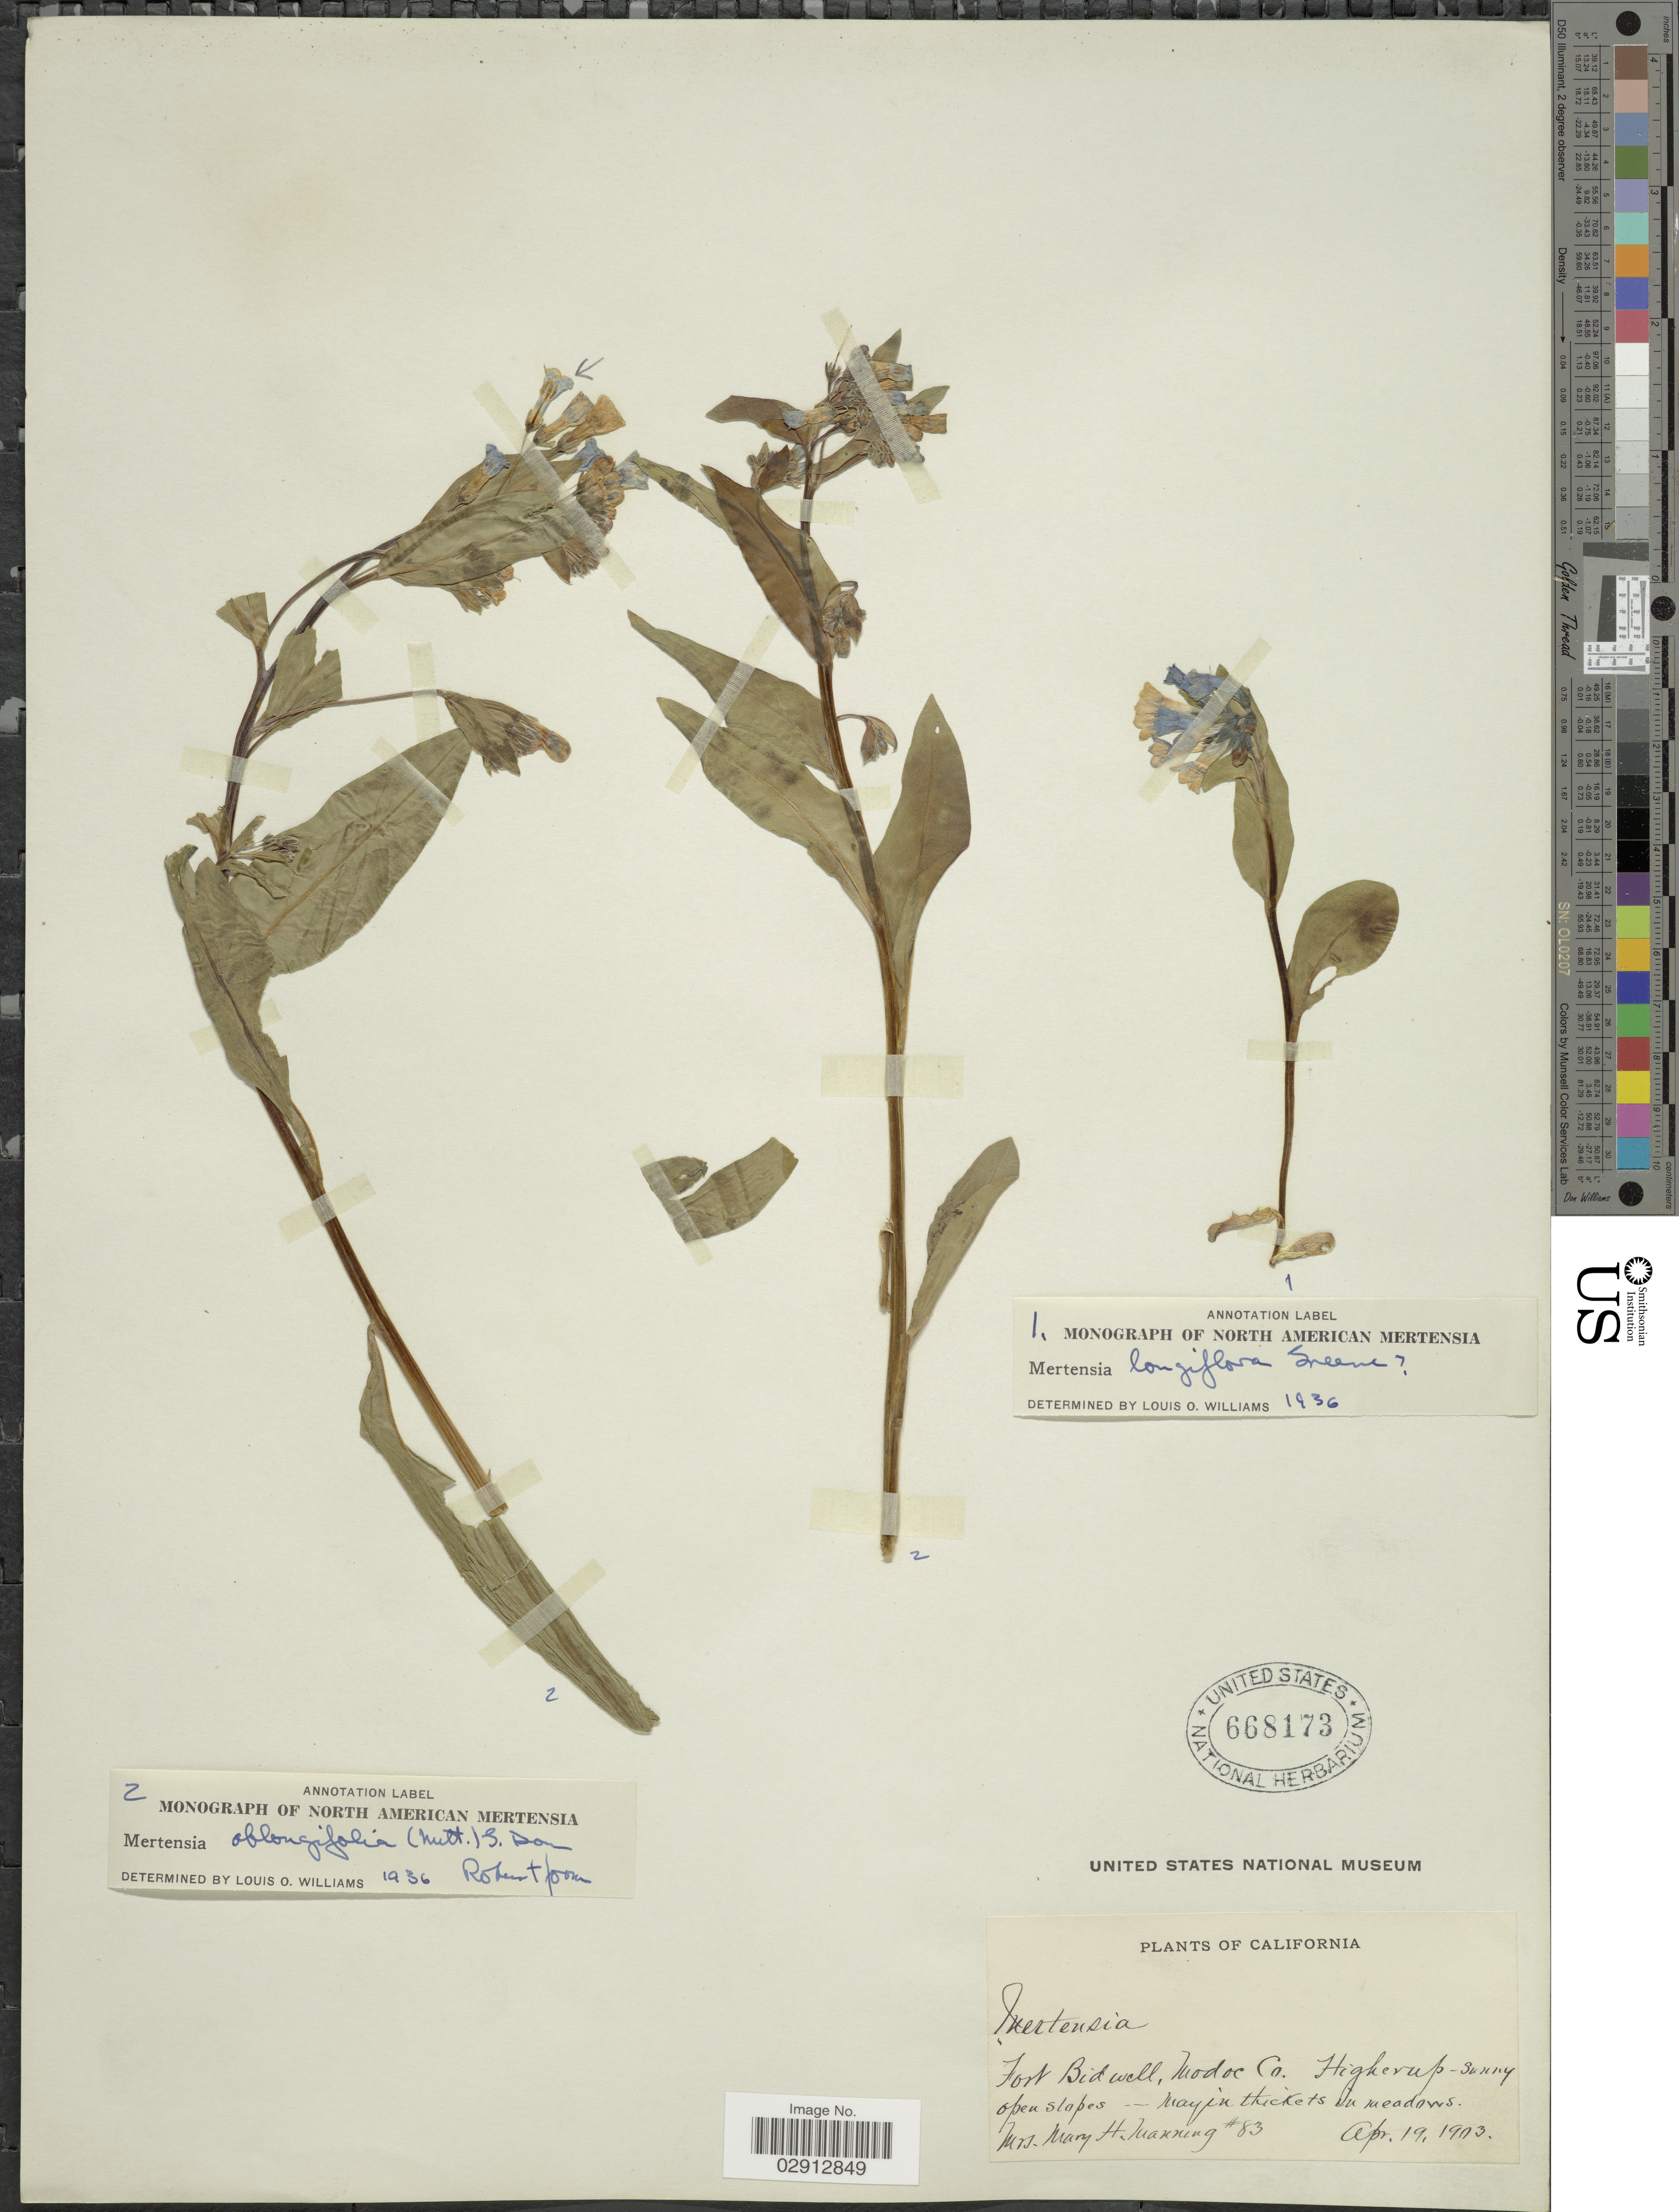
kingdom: Plantae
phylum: Tracheophyta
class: Magnoliopsida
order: Boraginales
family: Boraginaceae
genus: Mertensia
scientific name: Mertensia oblongifolia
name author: (Nutt.) G. Don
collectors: M. Manning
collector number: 83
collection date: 1903-04-19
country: United States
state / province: California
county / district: Modoc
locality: Fort Bidwell, Modoc Co.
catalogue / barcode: US 668173